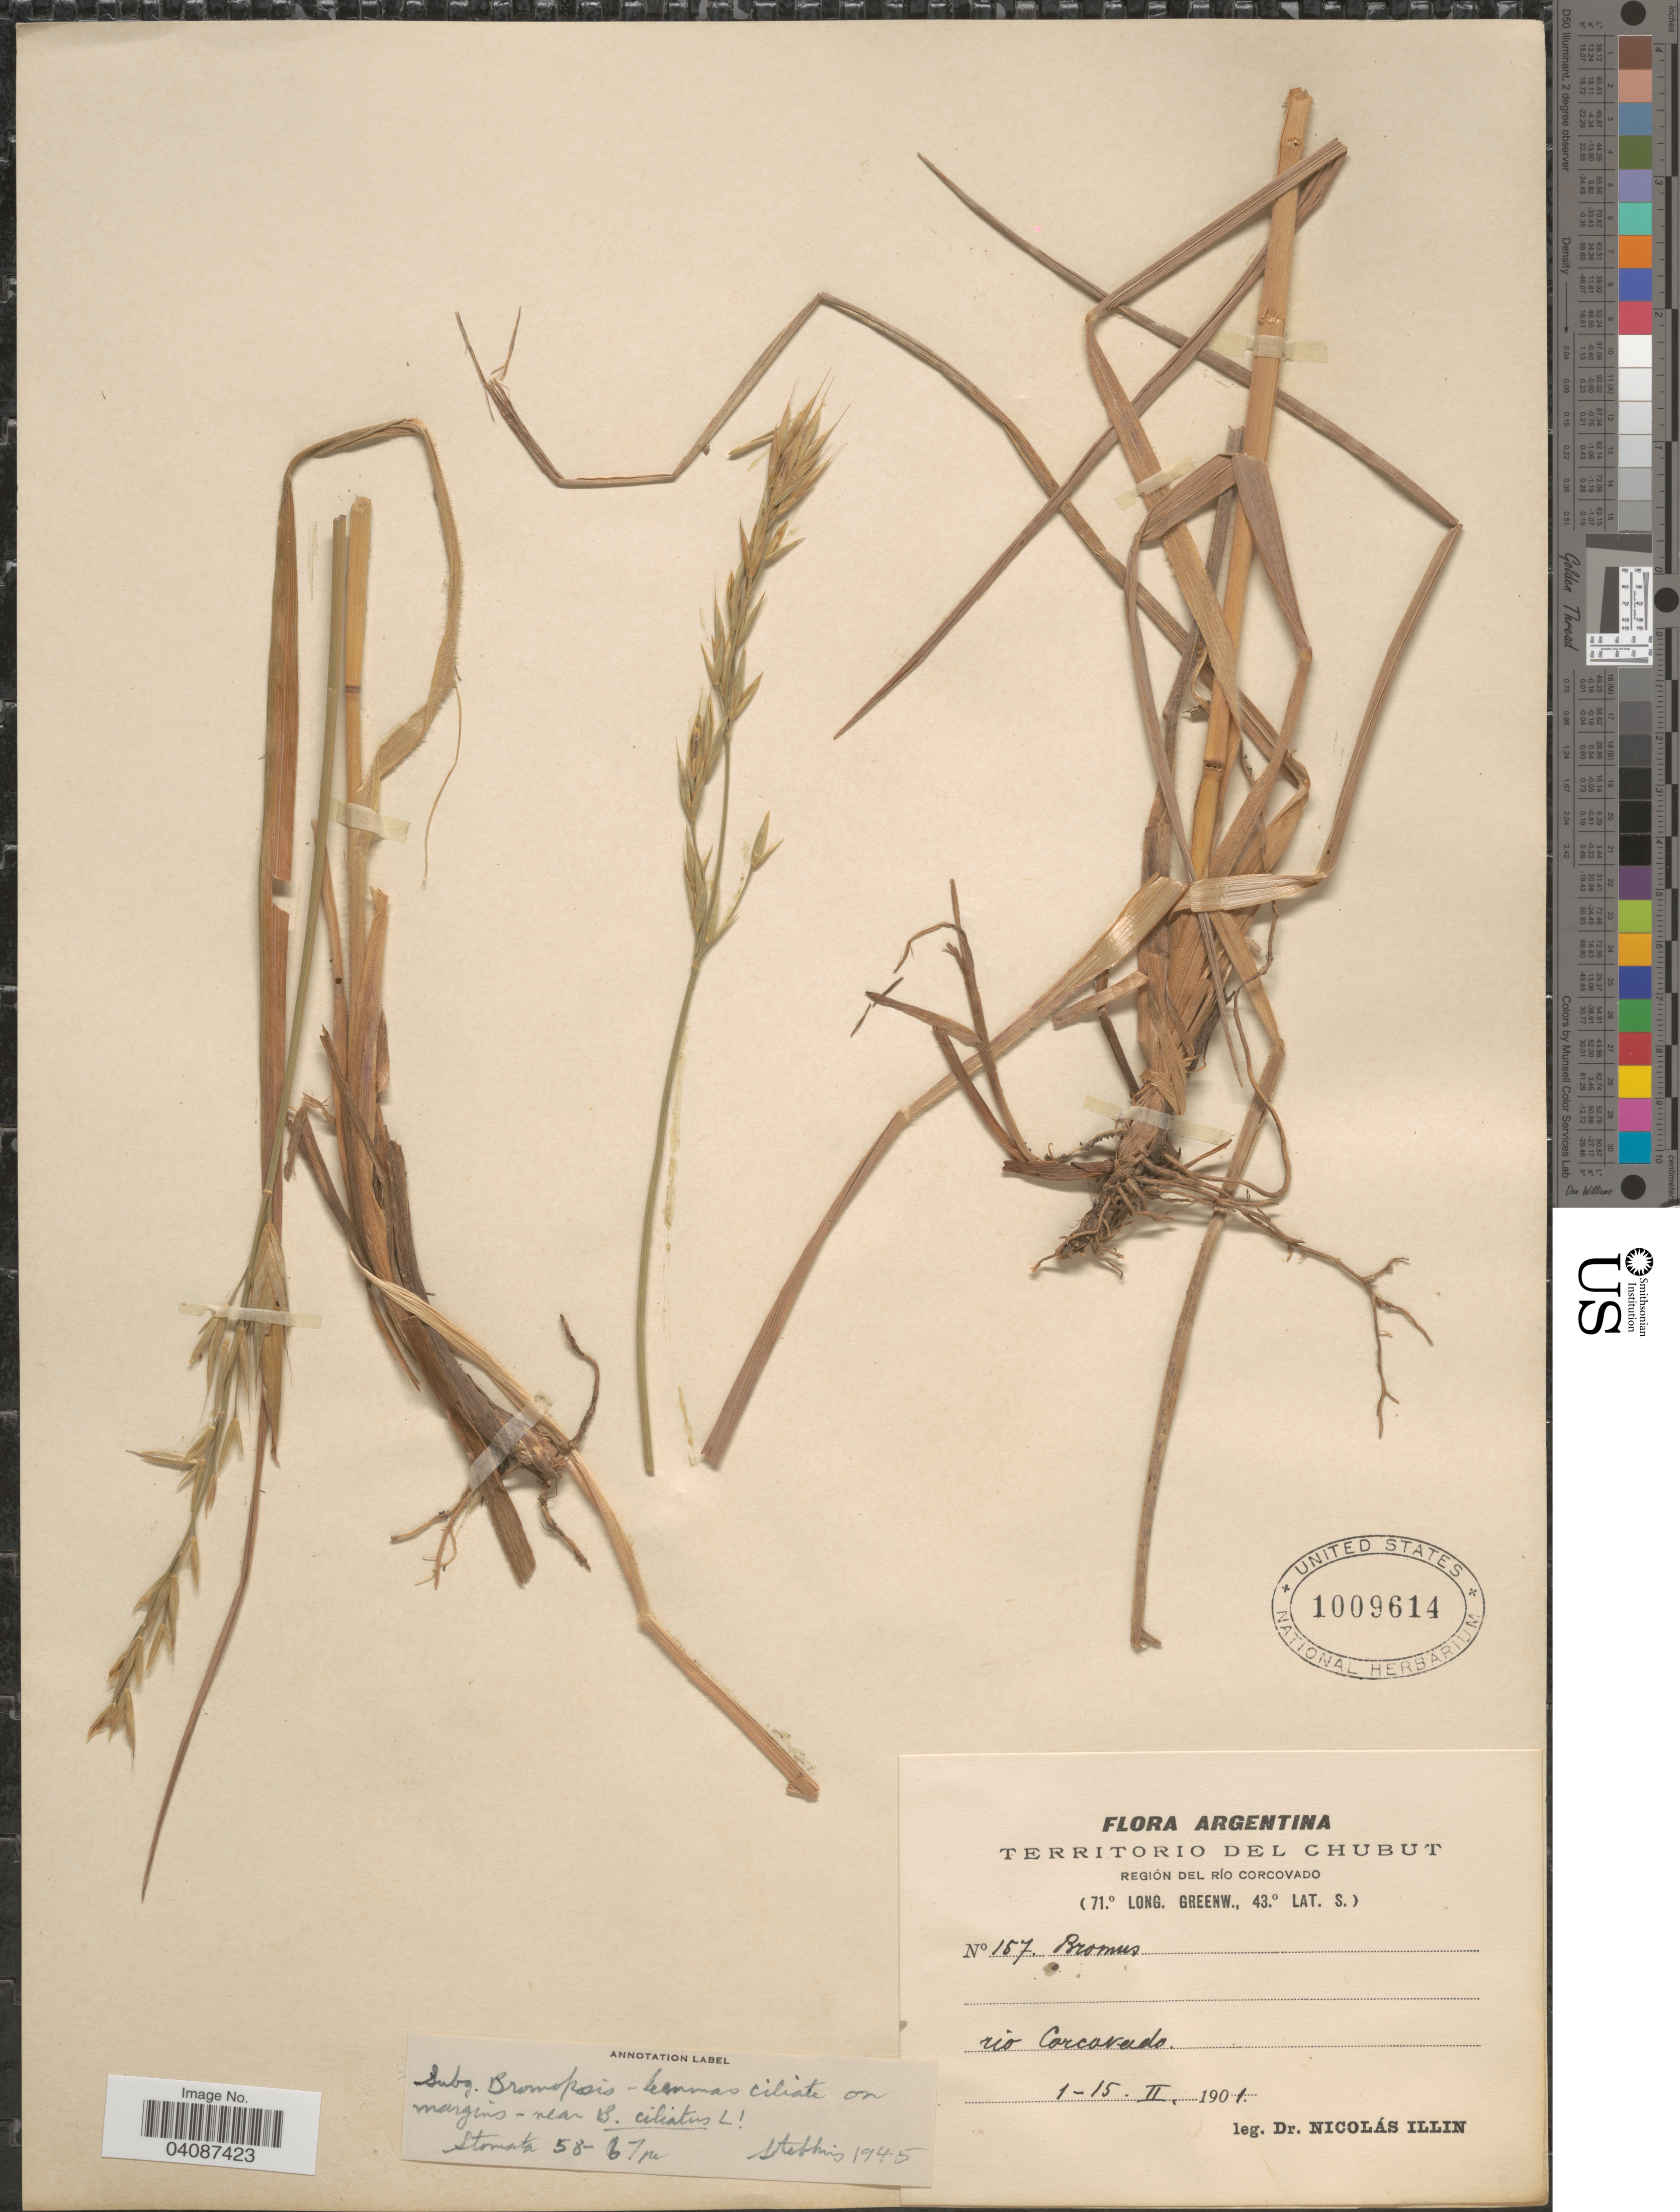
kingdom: Plantae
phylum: Tracheophyta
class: Liliopsida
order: Poales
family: Poaceae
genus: Bromus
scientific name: Bromus sp.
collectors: N. Illin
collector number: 157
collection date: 1901-02-01/1901-02-15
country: Argentina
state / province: Chubut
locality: Regiêón del Río Corcovado.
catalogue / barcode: US 1009614